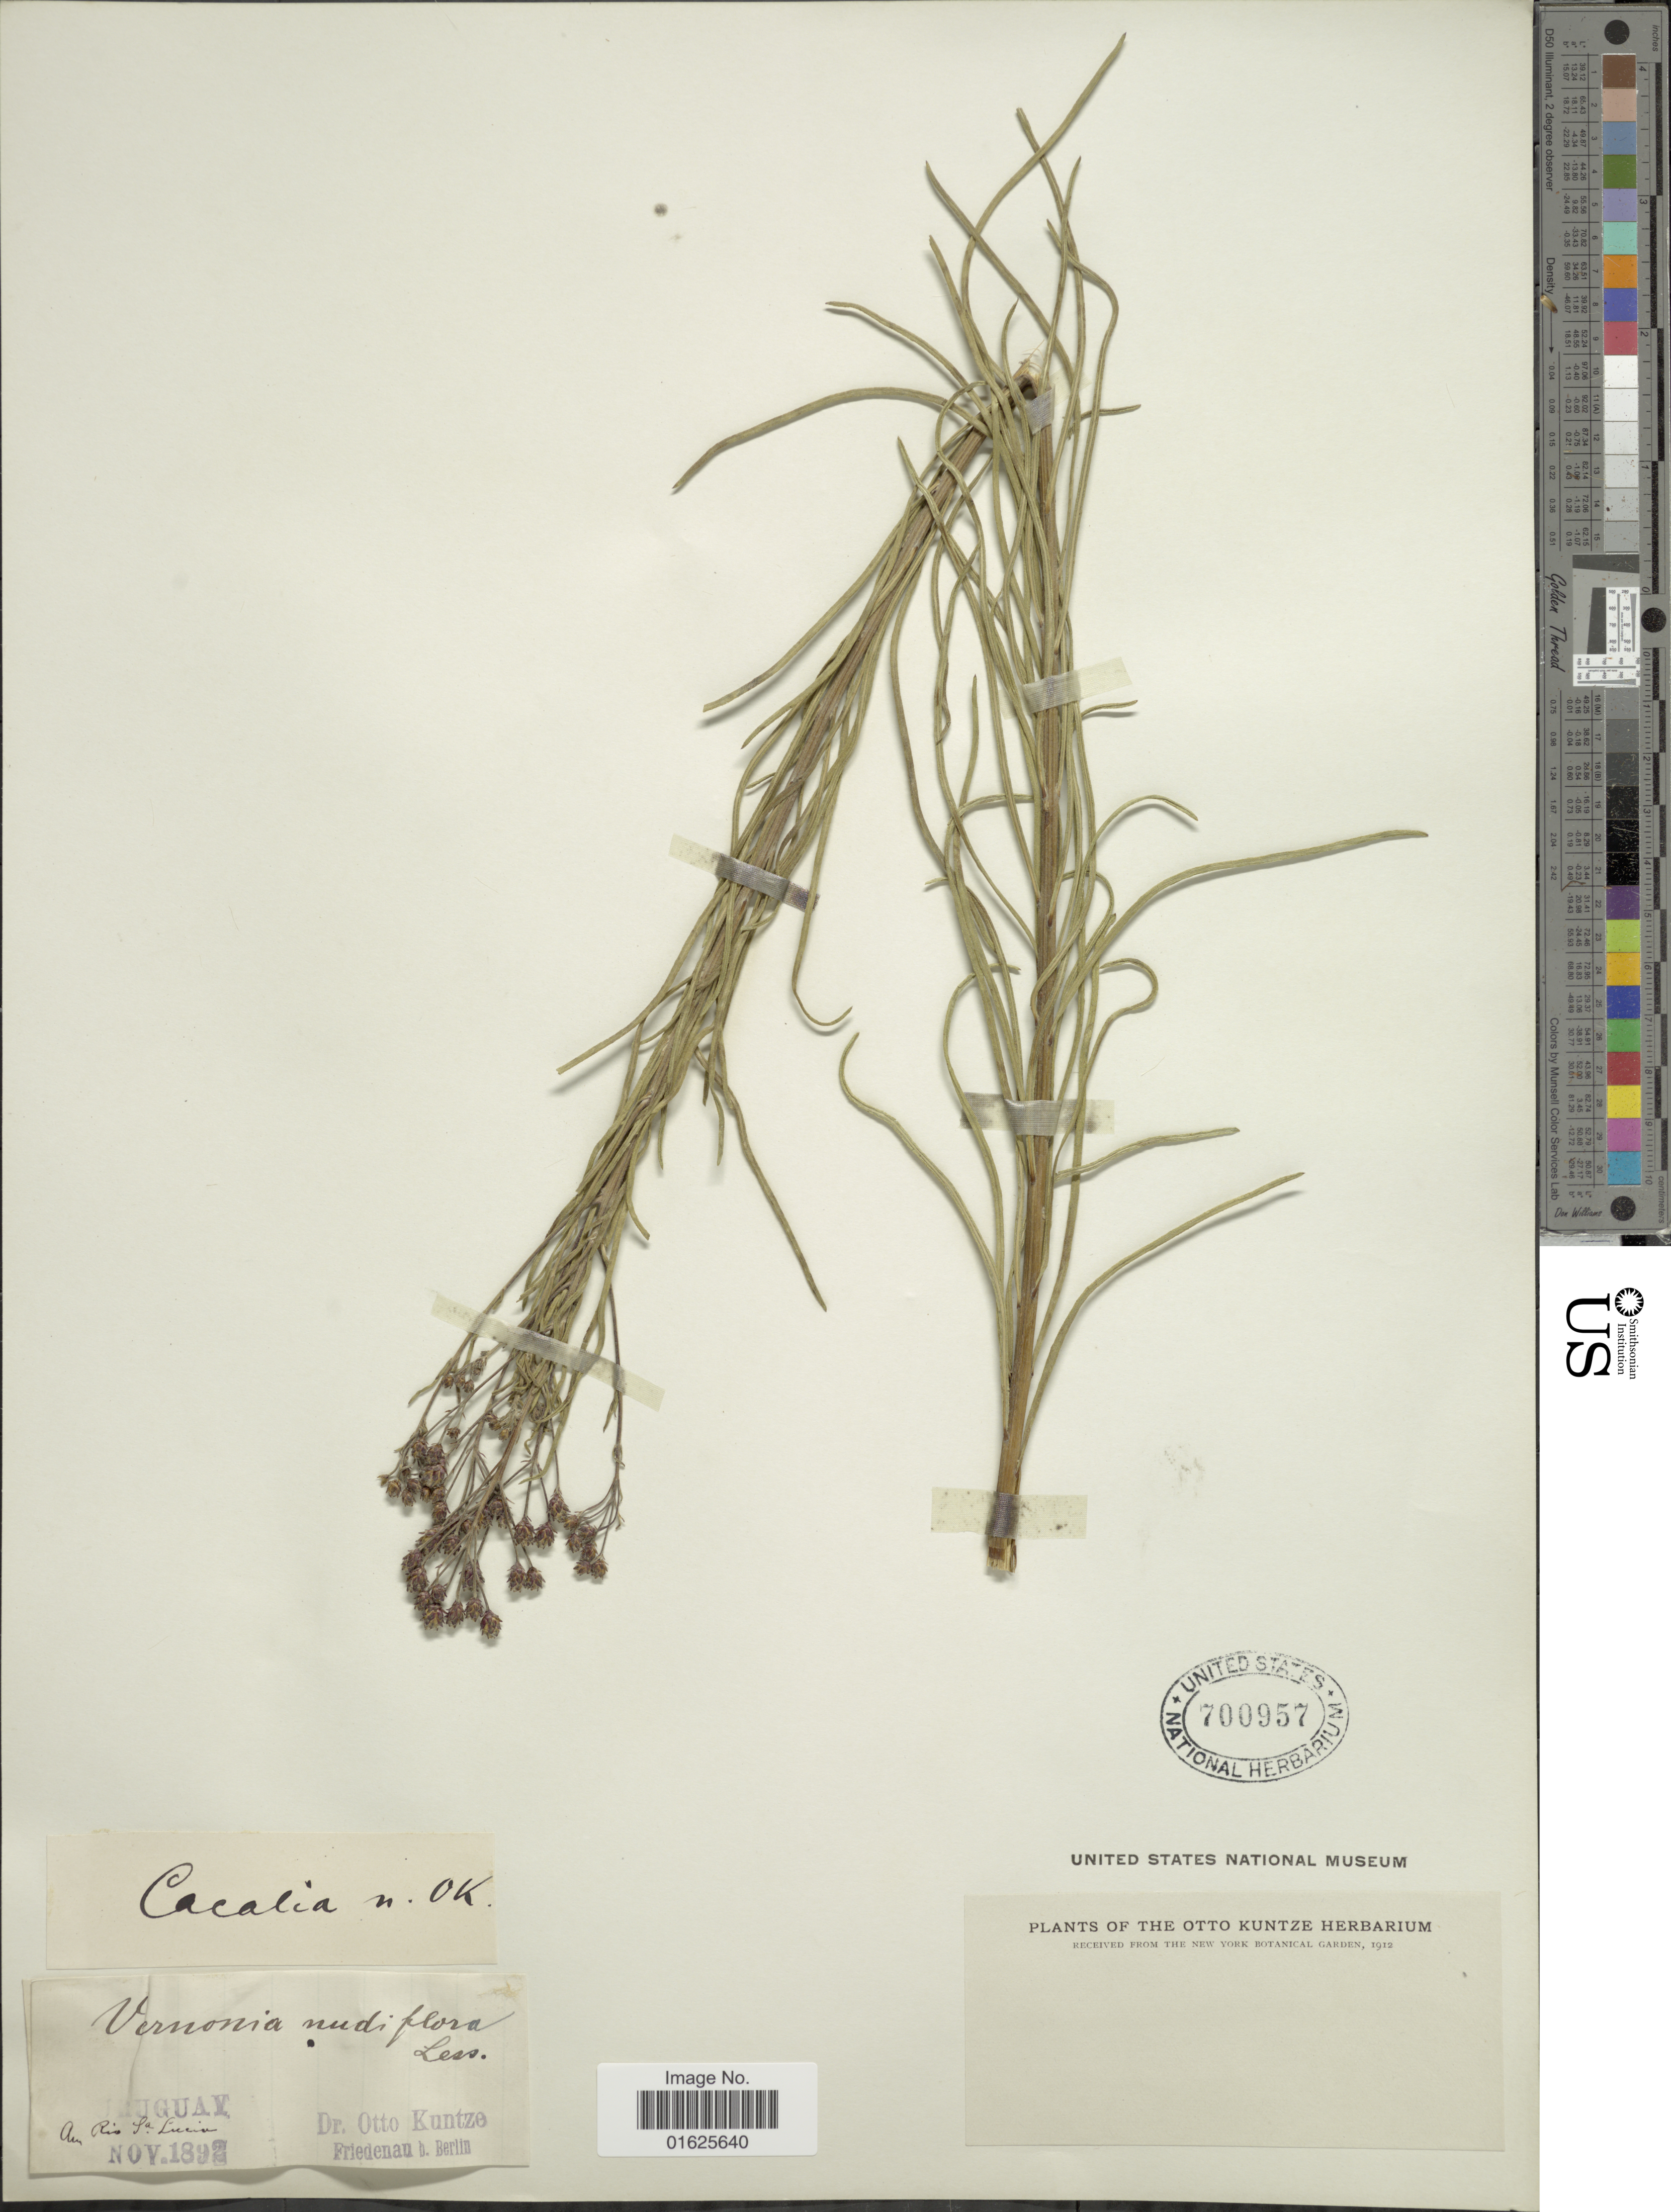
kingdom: Plantae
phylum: Tracheophyta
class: Magnoliopsida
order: Asterales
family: Asteraceae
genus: Vernonanthura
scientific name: Vernonanthura nudiflora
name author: (Less.) H. Rob.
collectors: C.E.O. Kuntze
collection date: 1892-11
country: Uruguay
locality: Am Rio Sta Lucia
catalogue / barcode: US 700957